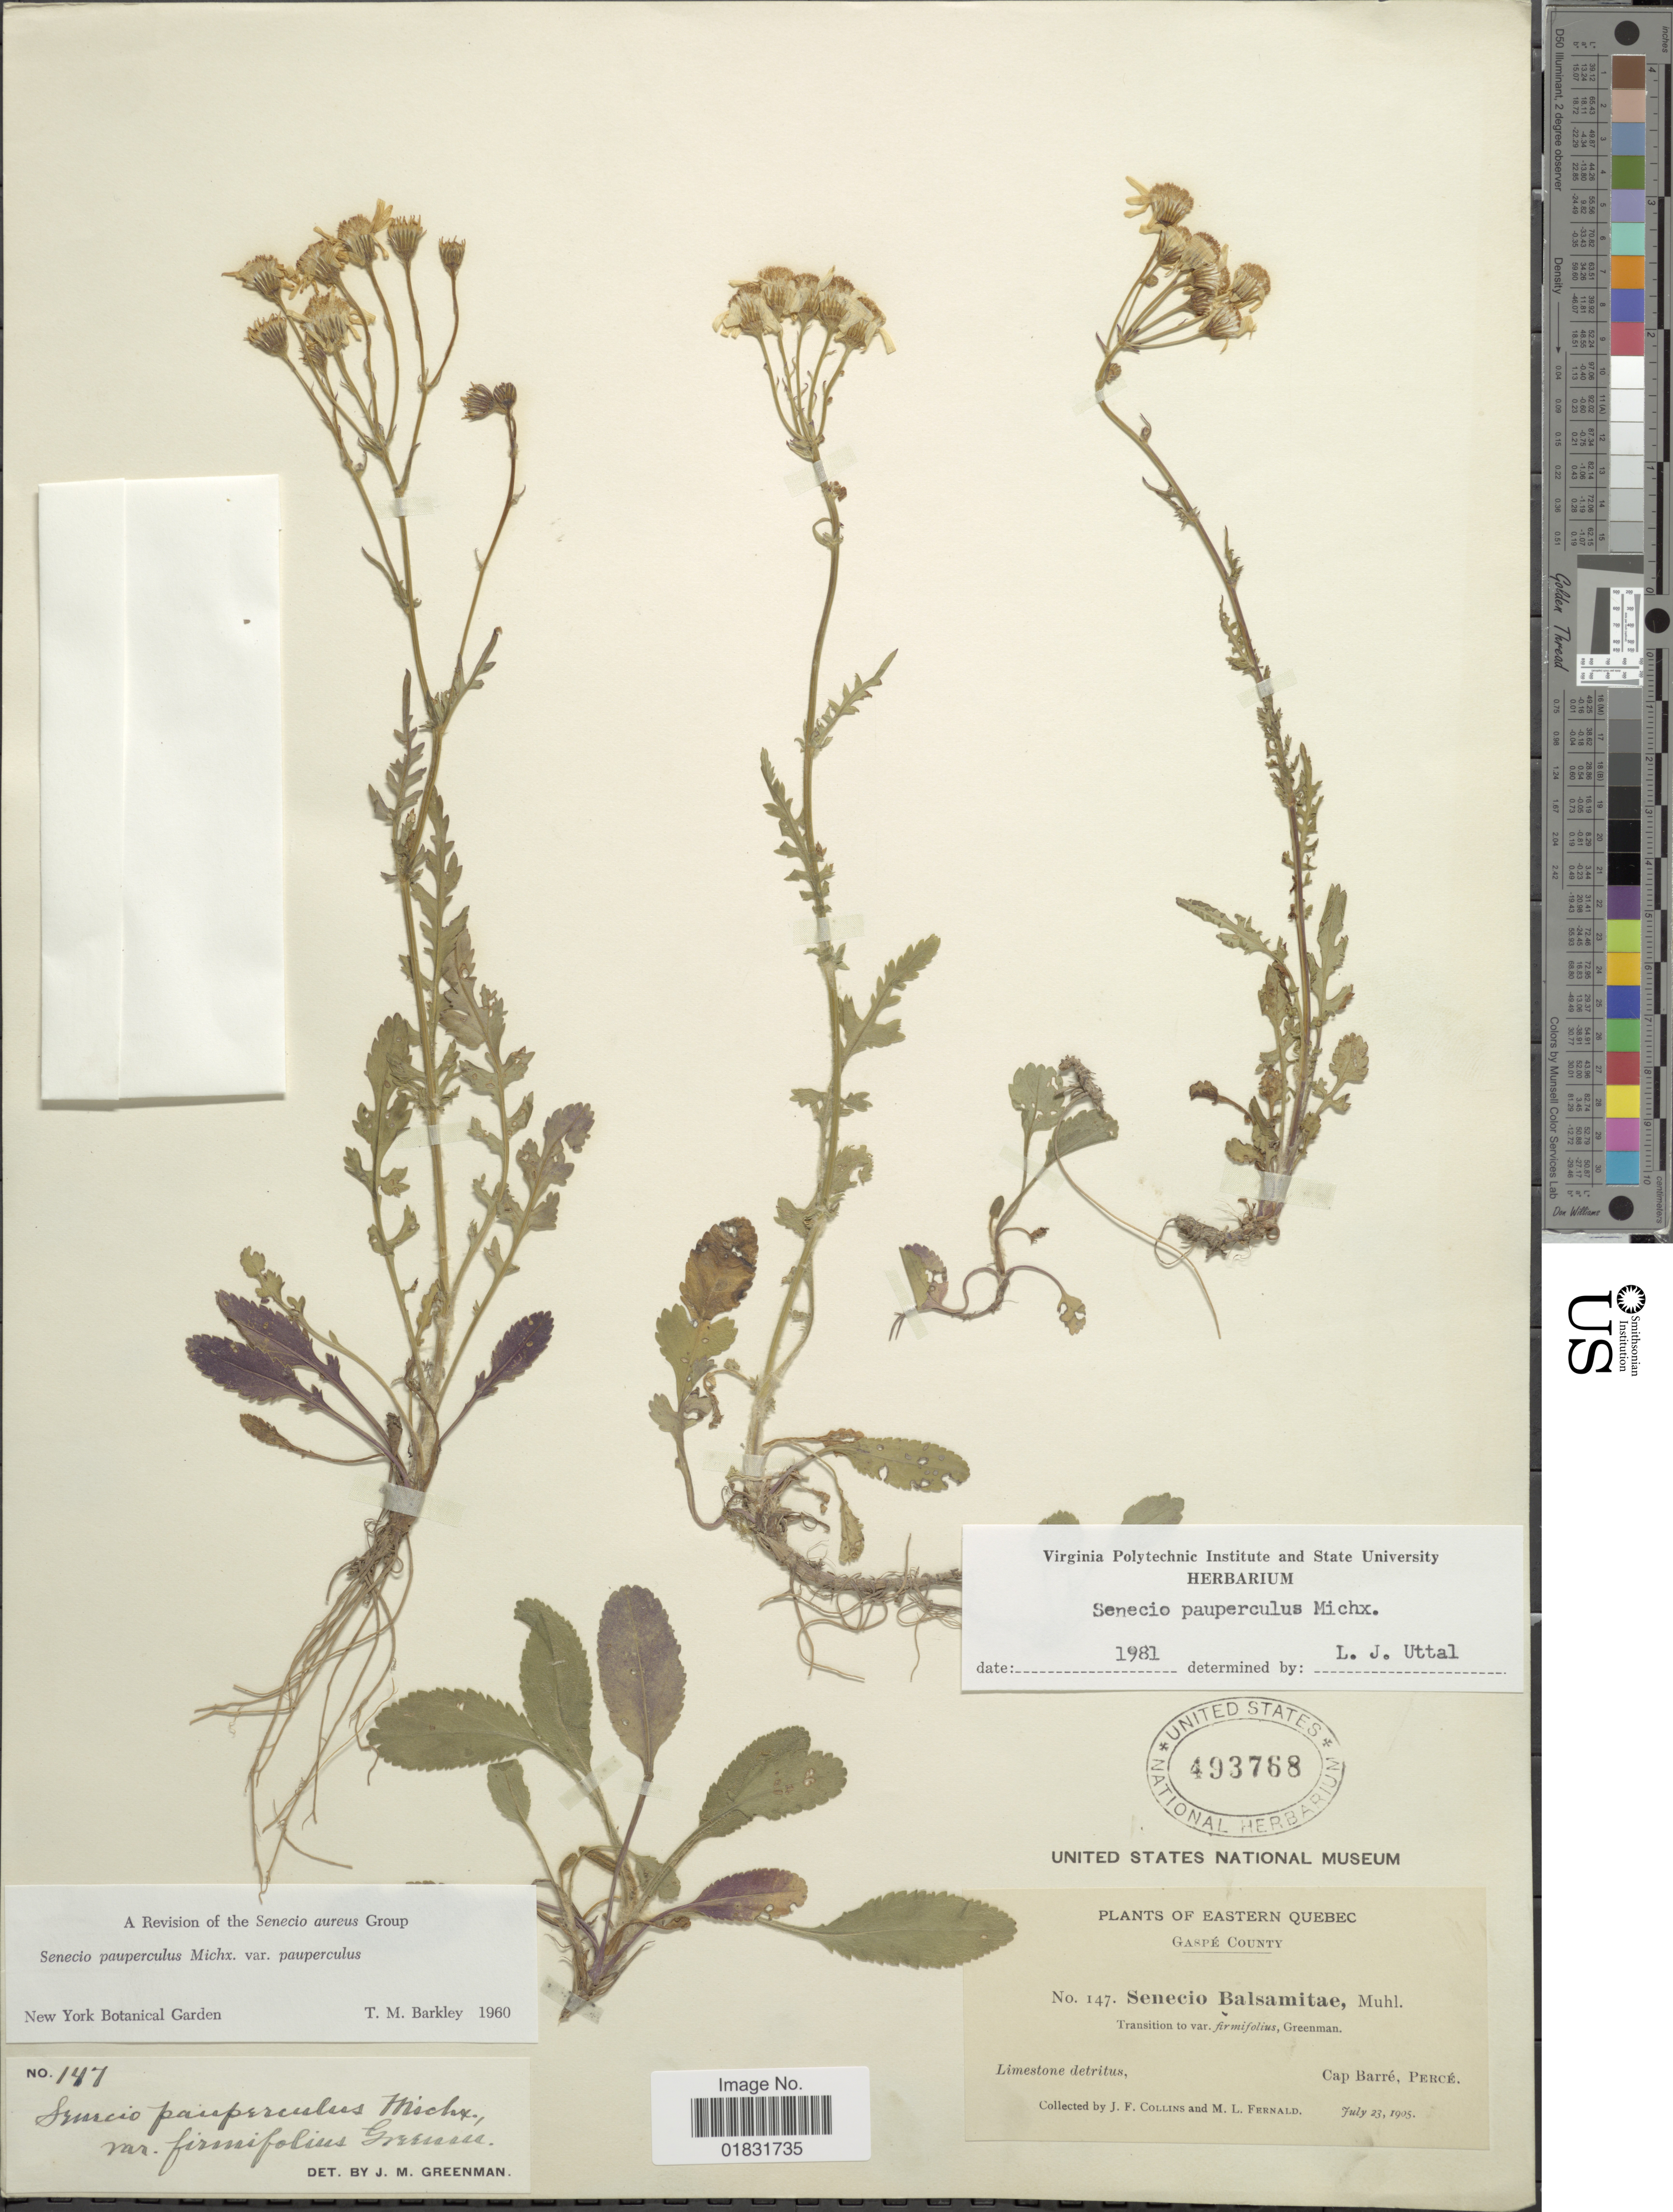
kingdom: Plantae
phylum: Tracheophyta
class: Magnoliopsida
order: Asterales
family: Asteraceae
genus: Packera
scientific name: Packera paupercula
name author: (Michx.) Á. Löve & D. Löve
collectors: J. Collins & M. L. Fernald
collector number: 147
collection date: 1905-07-23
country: Canada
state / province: Quebec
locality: Eastern Quebec, gaspé County, Limestone detritus, Cap Barré, Percé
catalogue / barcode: US 493768